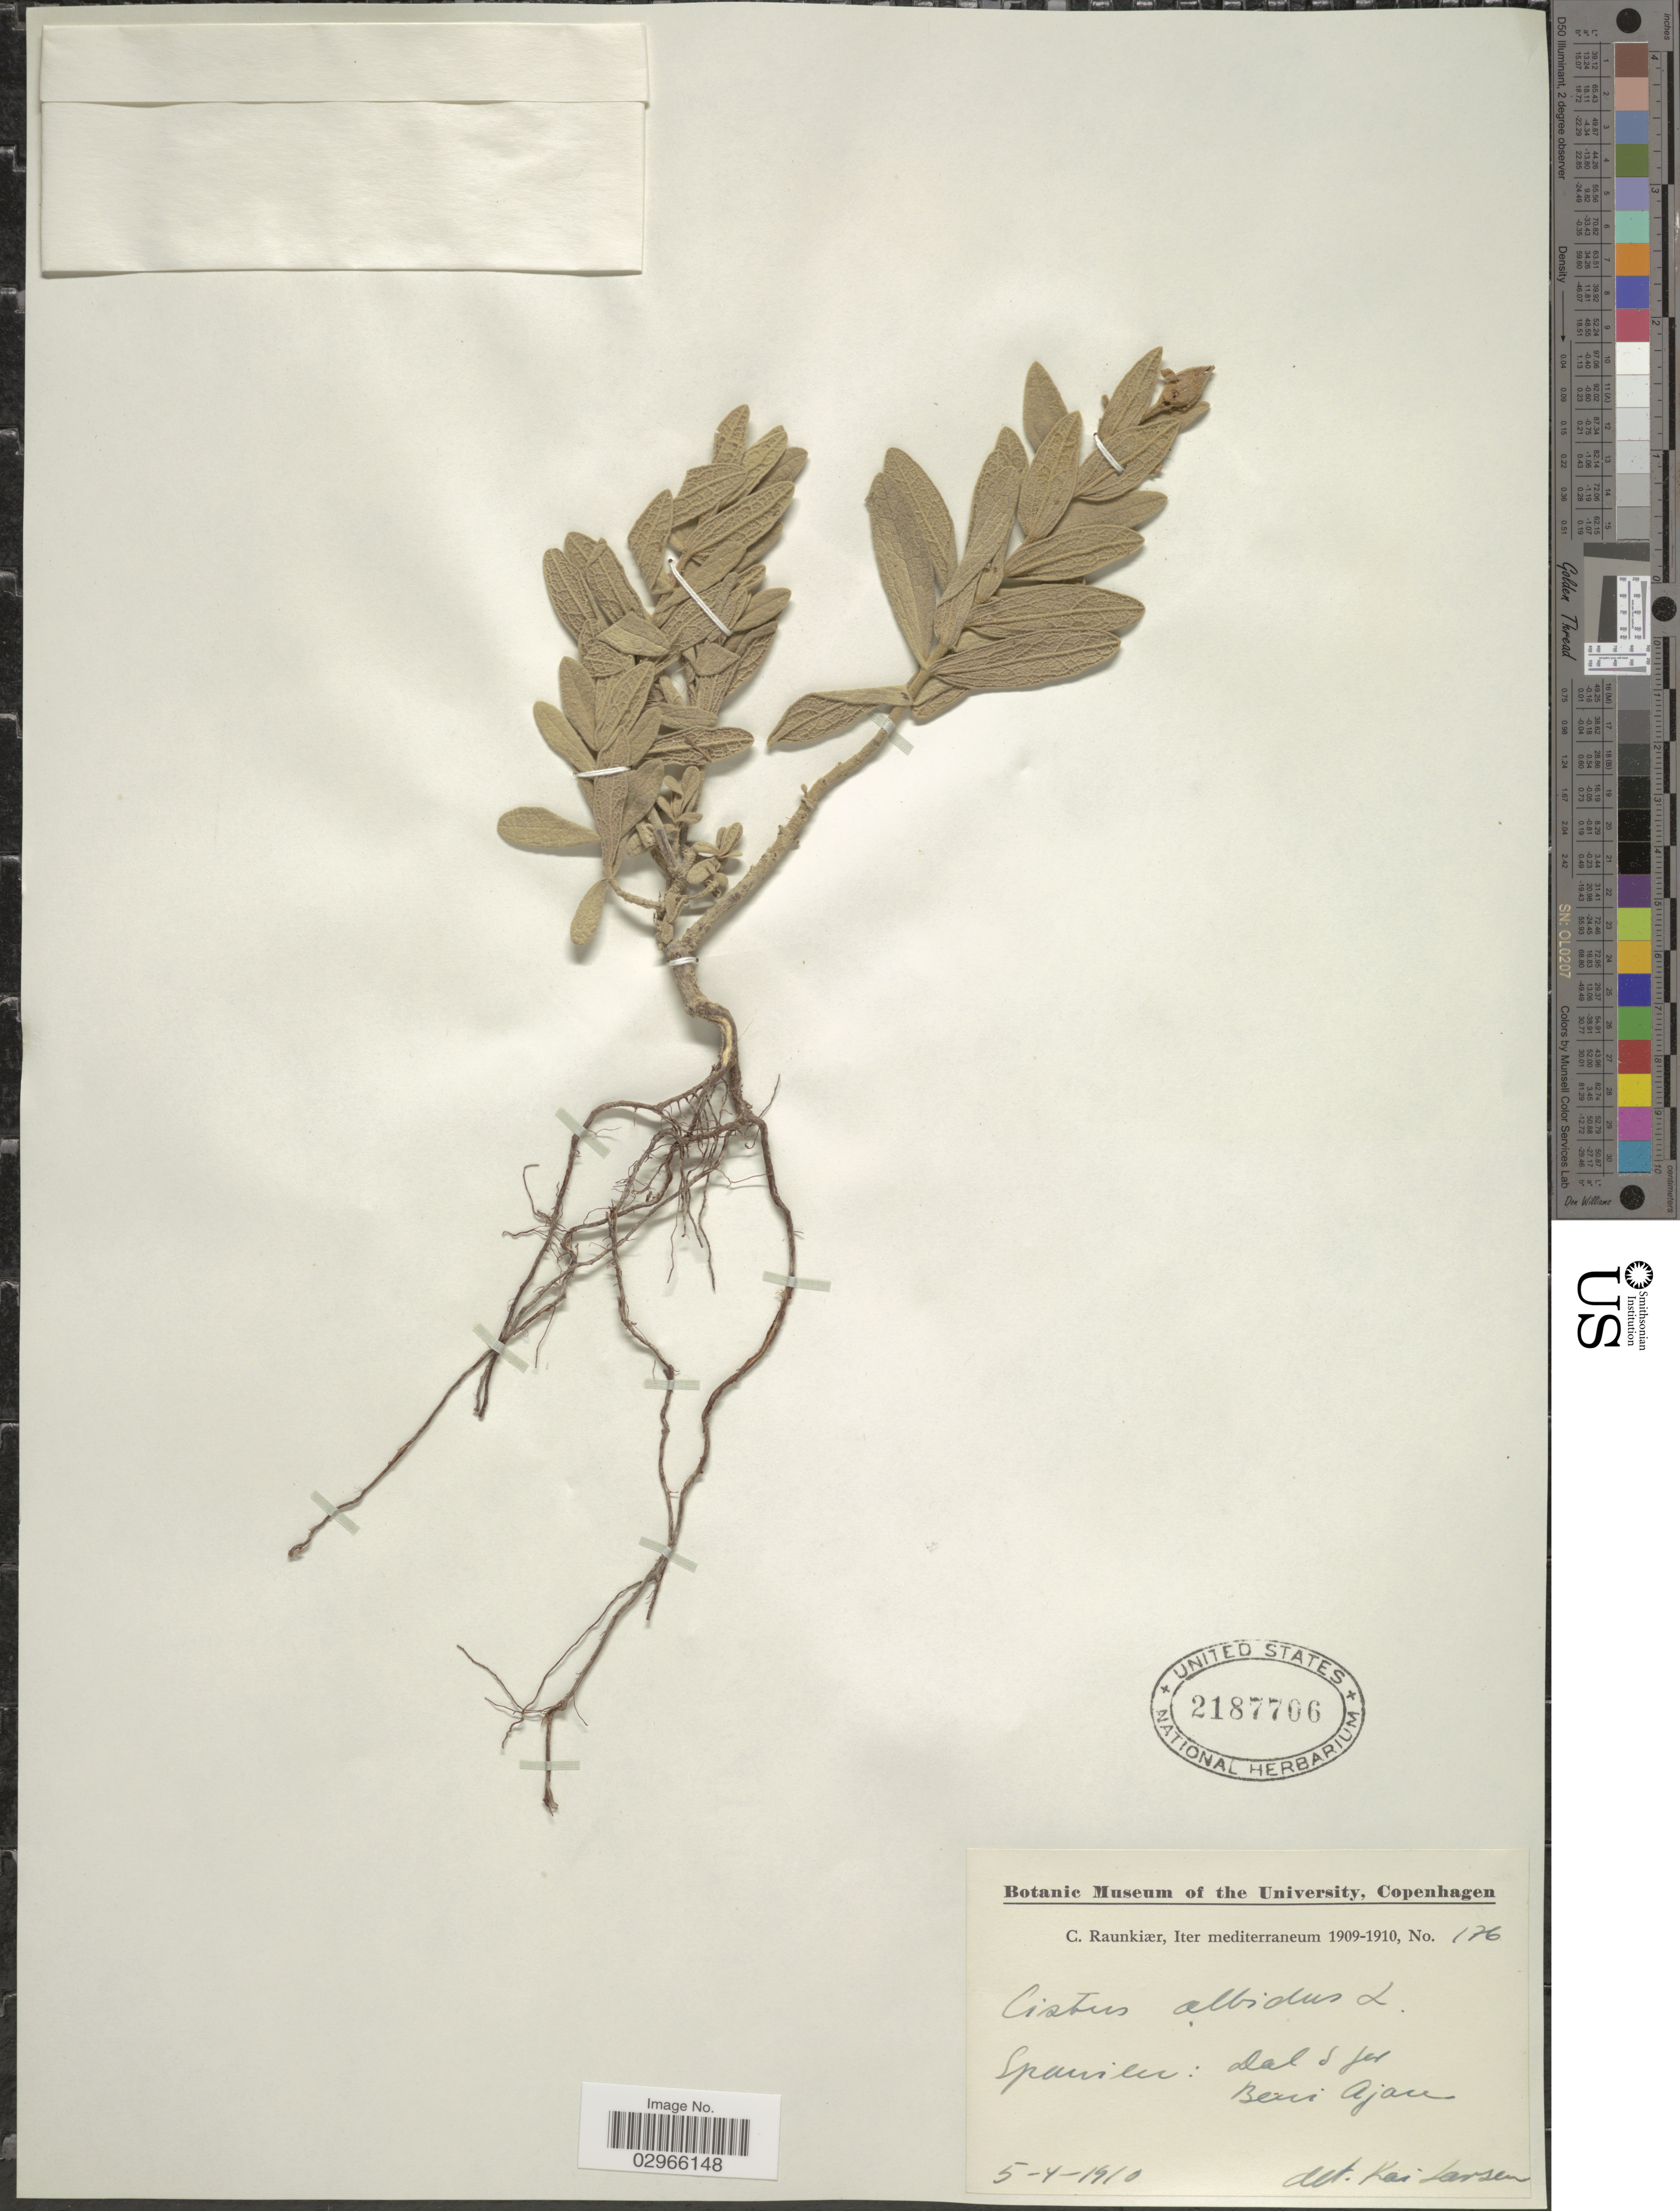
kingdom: Plantae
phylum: Tracheophyta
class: Magnoliopsida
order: Malvales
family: Cistaceae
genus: Cistus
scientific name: Cistus albidus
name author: L.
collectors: C. Raunkiær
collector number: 176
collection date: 1910-04-05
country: Spain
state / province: Murcia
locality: Iter mediterraneum. Spanien: Beniaján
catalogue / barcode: US 2187706